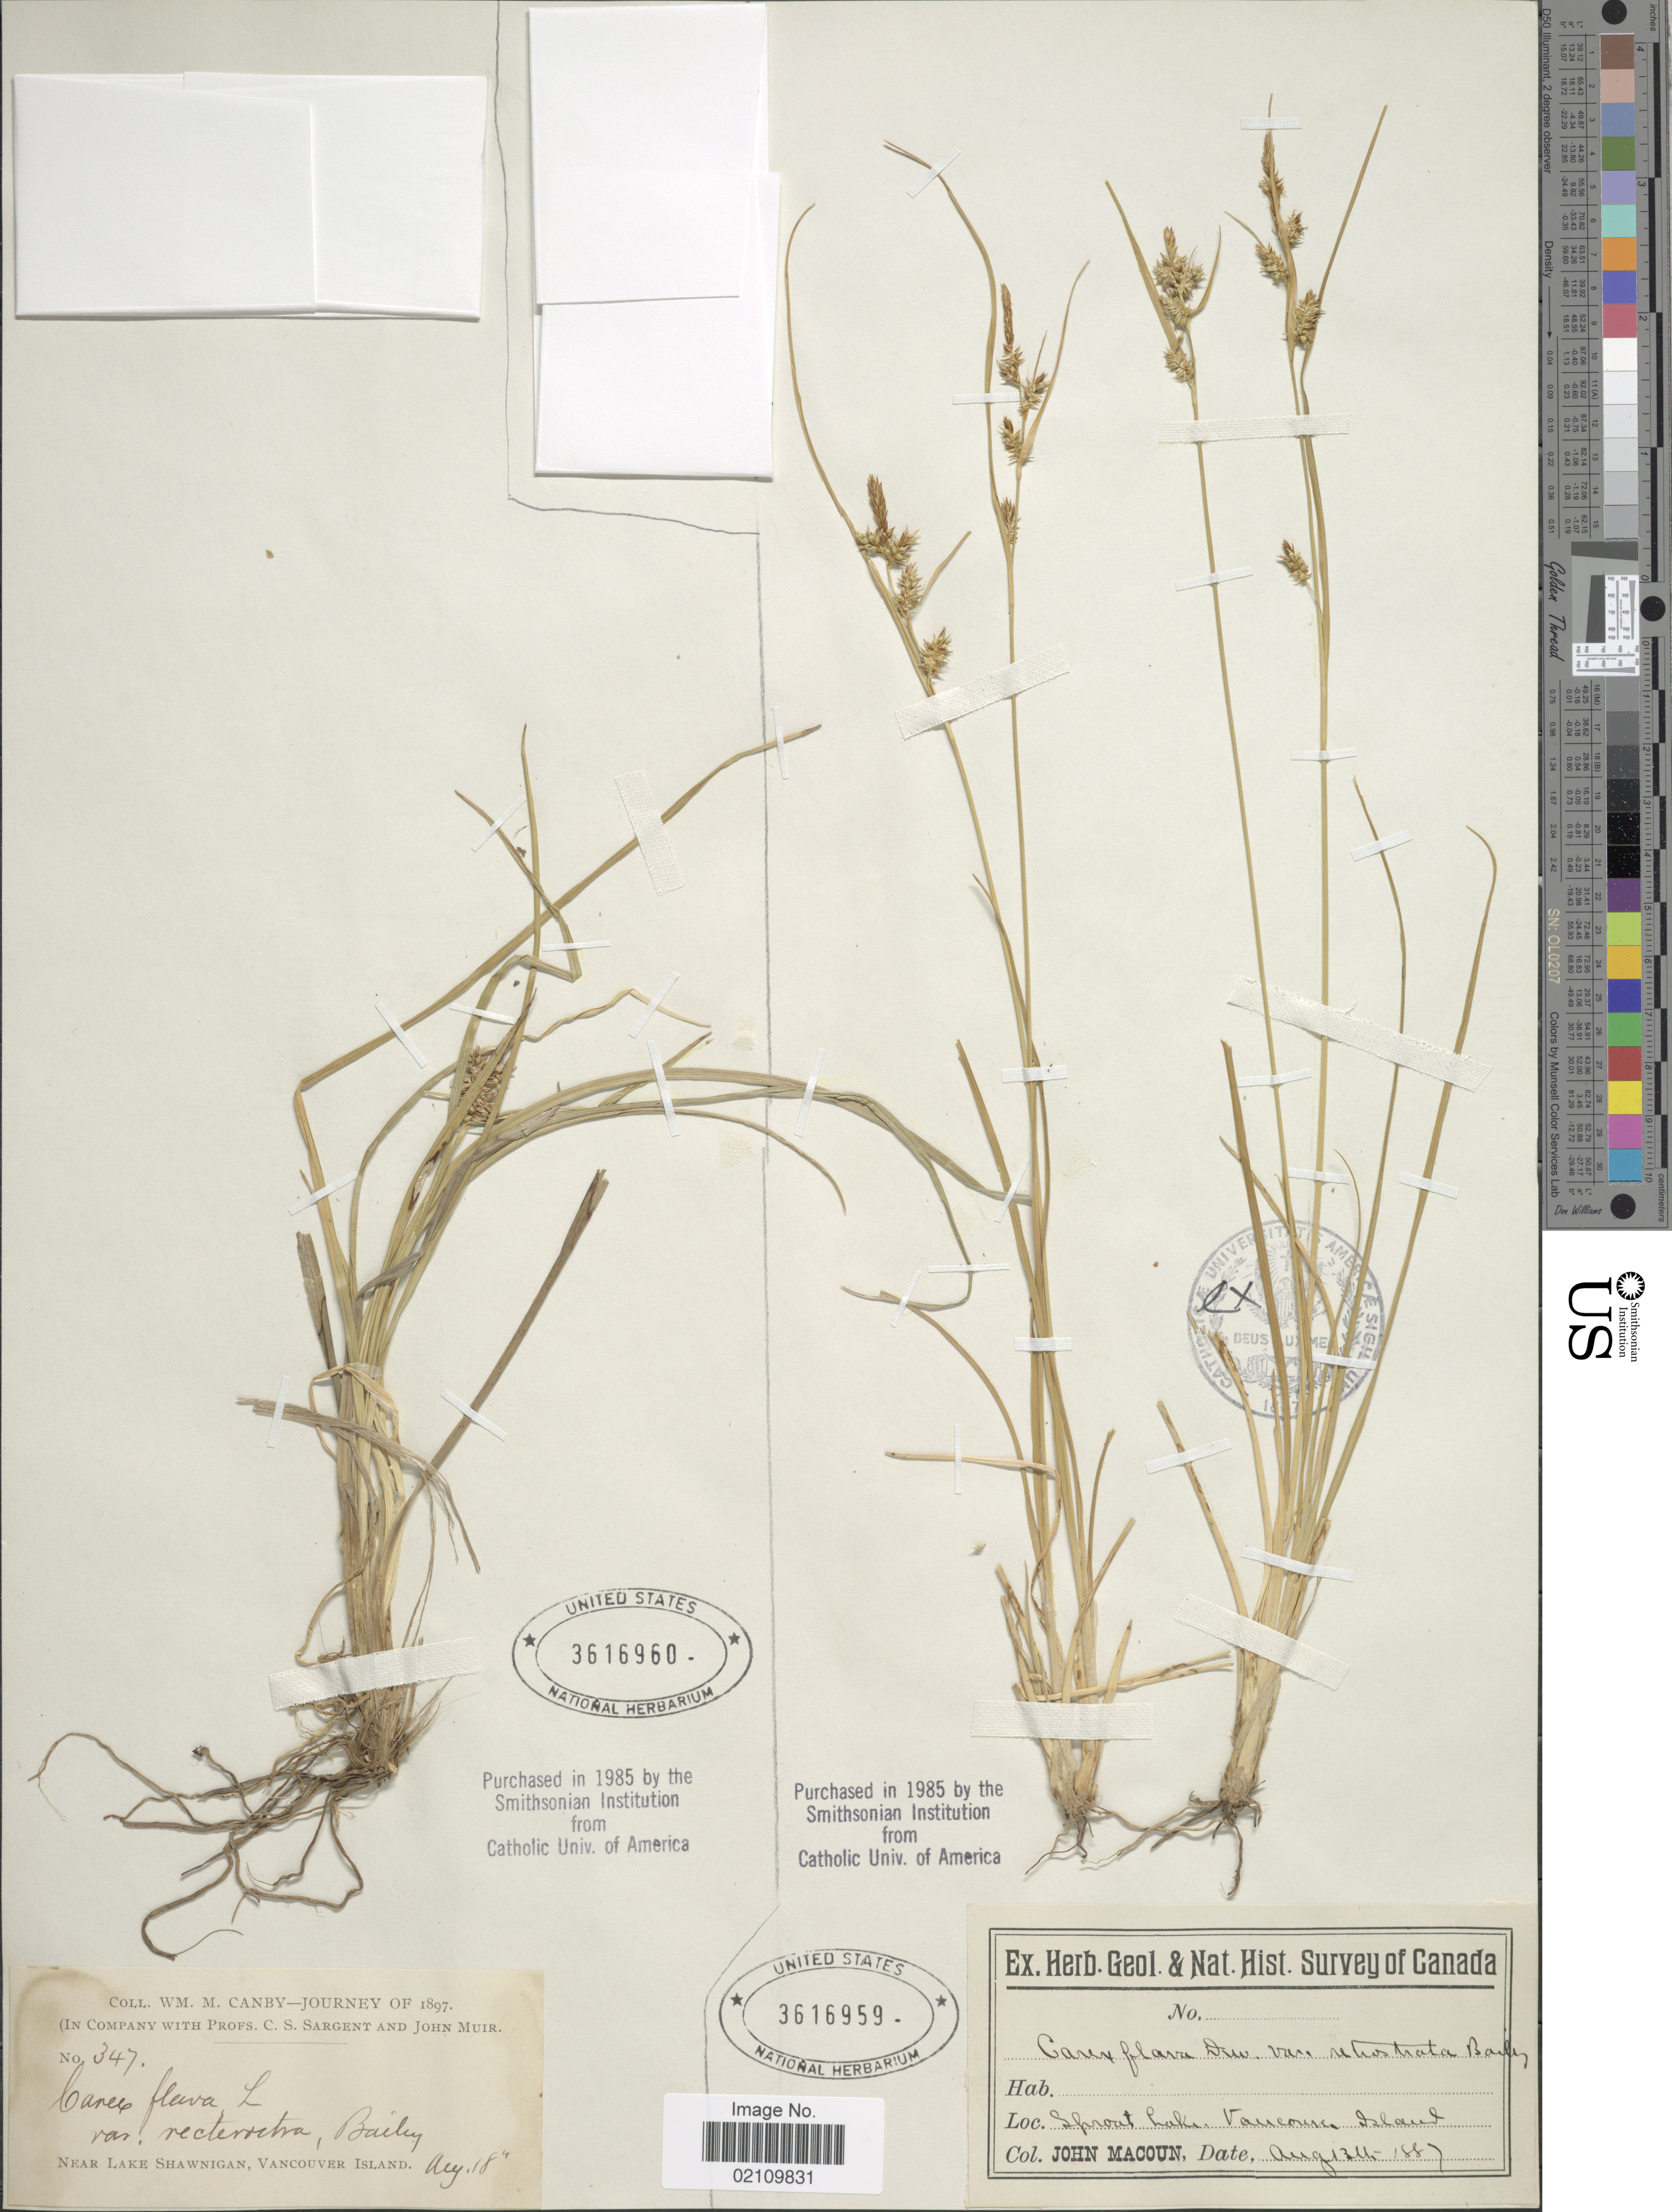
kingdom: Plantae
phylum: Tracheophyta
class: Liliopsida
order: Poales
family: Cyperaceae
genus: Carex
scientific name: Carex oederi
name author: Retz.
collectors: W. M. Canby, C. S. Sargent & J. Muir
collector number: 347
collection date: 1897-08-18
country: Canada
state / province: British Columbia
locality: Near Lake Shawnigan, Vancouver Island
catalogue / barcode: US 3616960